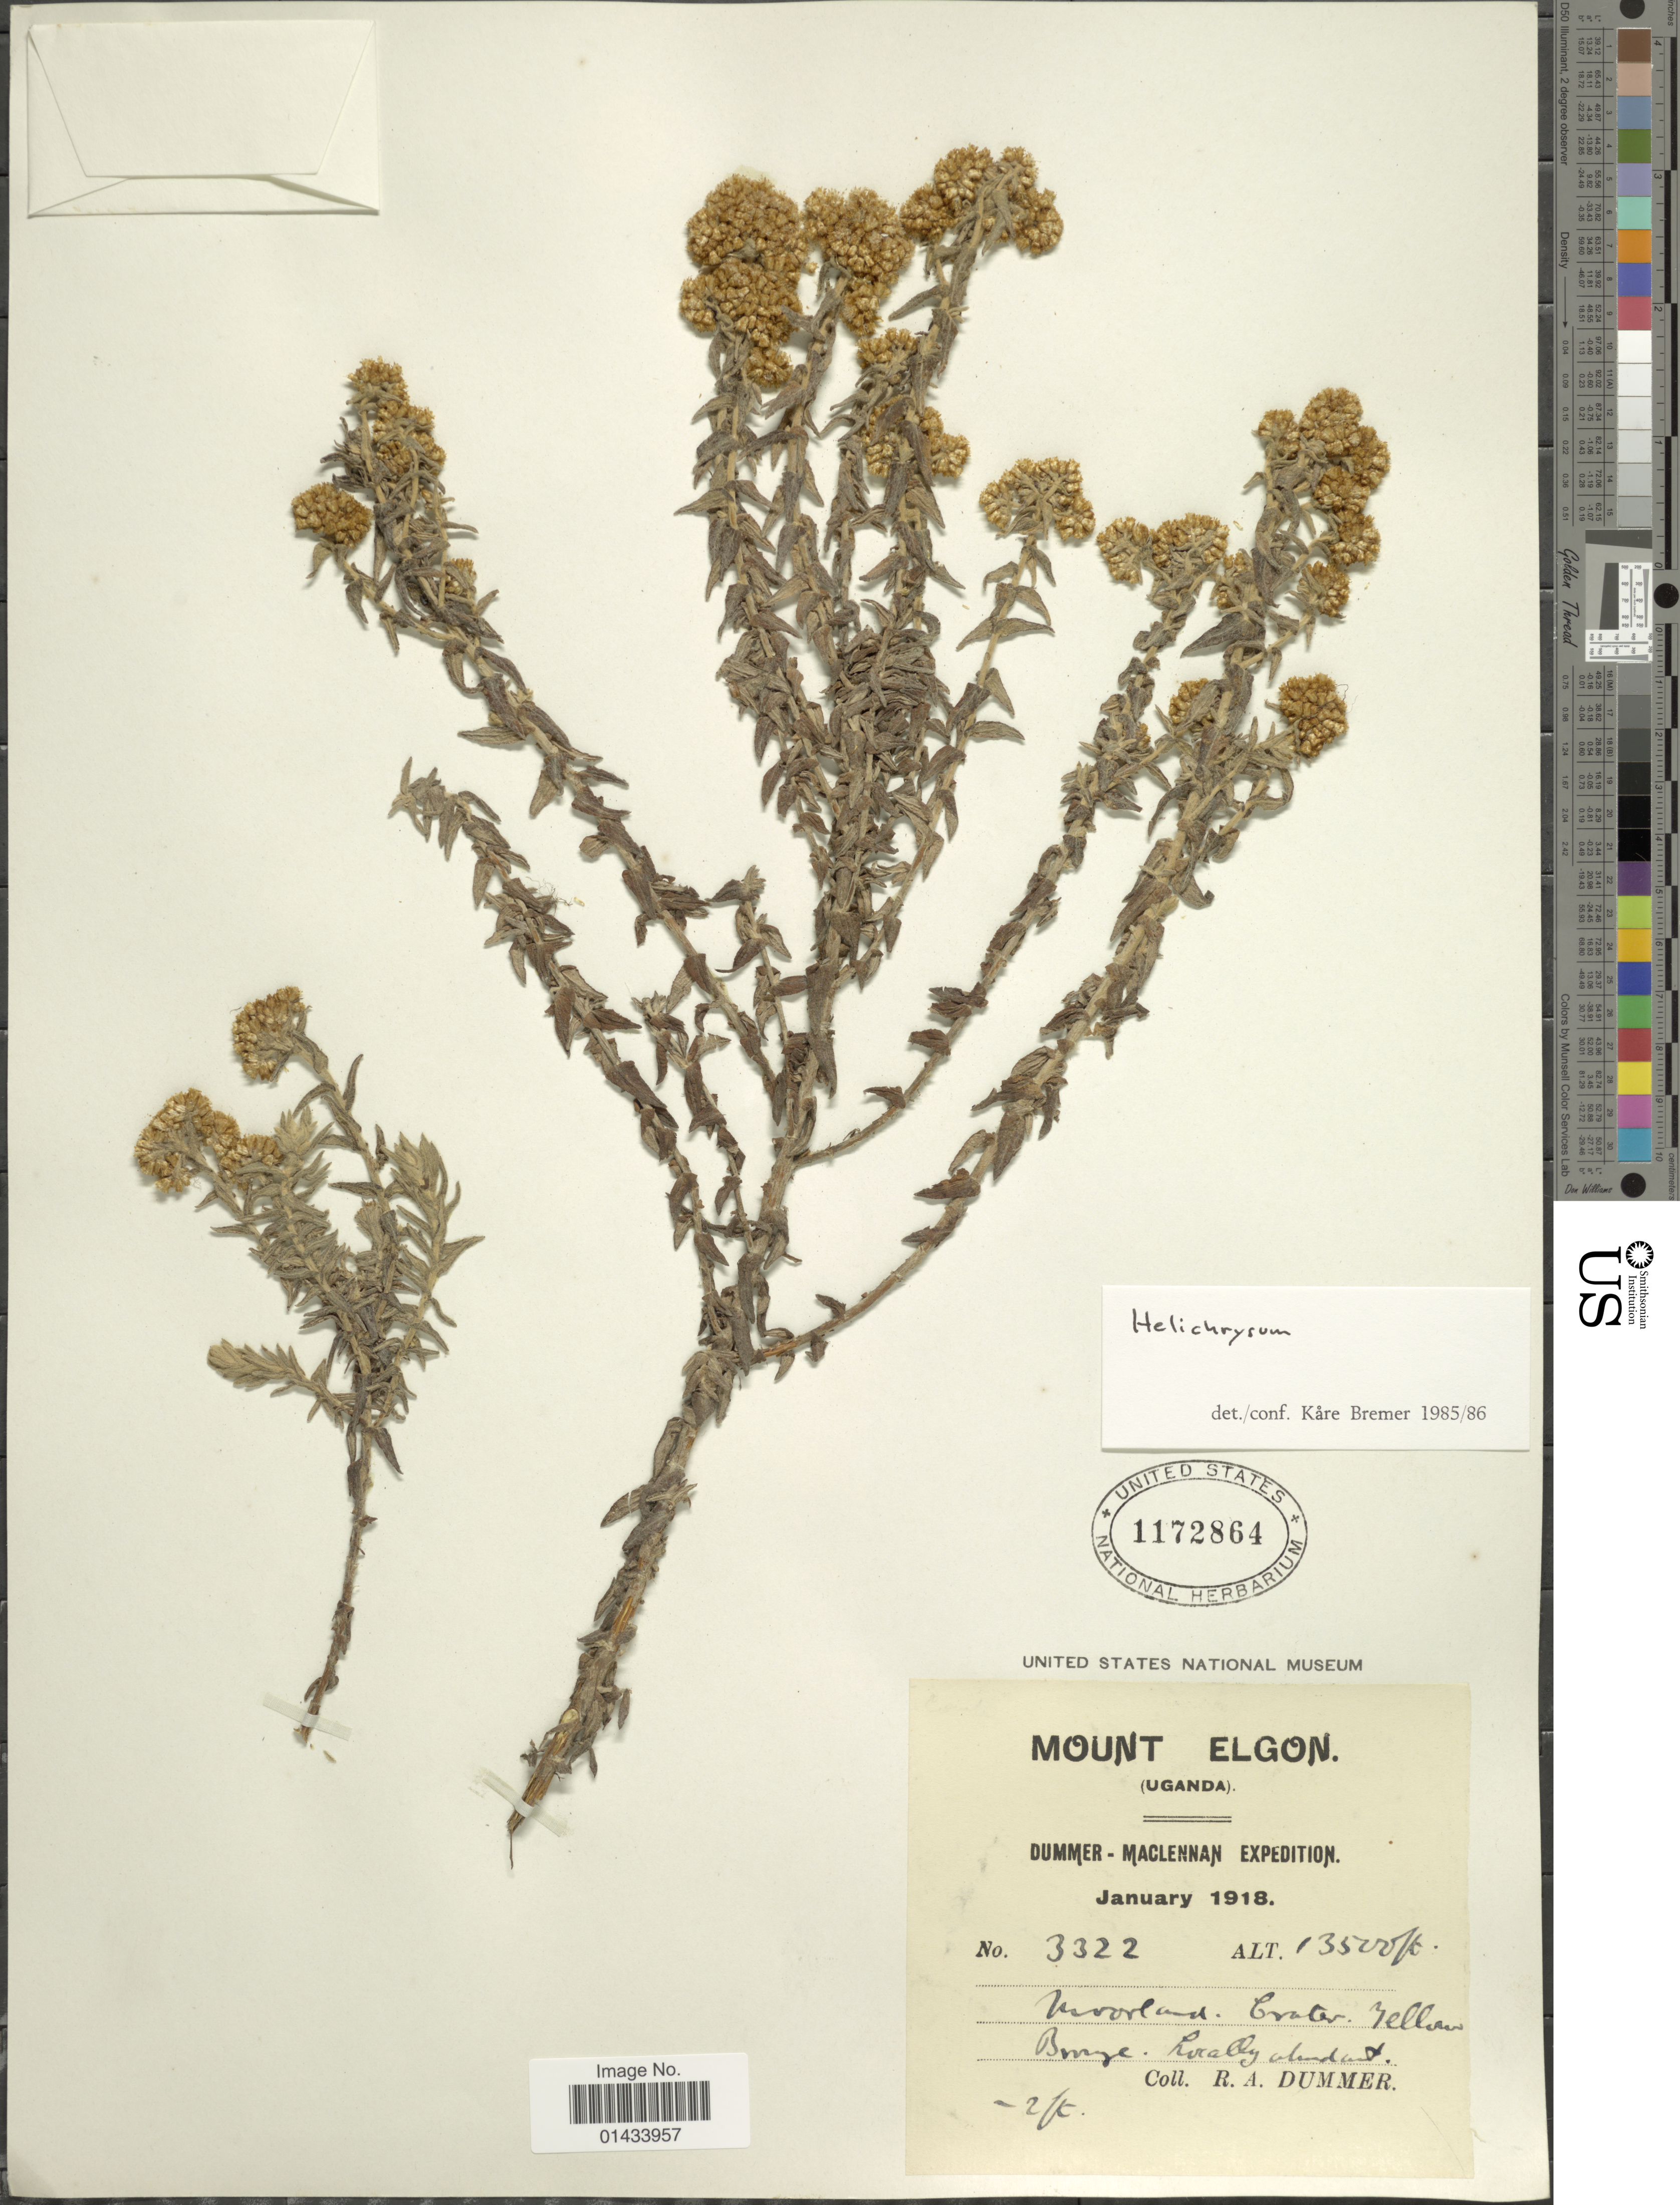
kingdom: Plantae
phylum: Tracheophyta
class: Magnoliopsida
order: Asterales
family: Asteraceae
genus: Helichrysum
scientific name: Helichrysum sp.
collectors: R. Dümmer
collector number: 3322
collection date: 1918-01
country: Uganda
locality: Mount Elgon,woodland, Crater, Boruge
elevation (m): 4115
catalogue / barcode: US 1172864